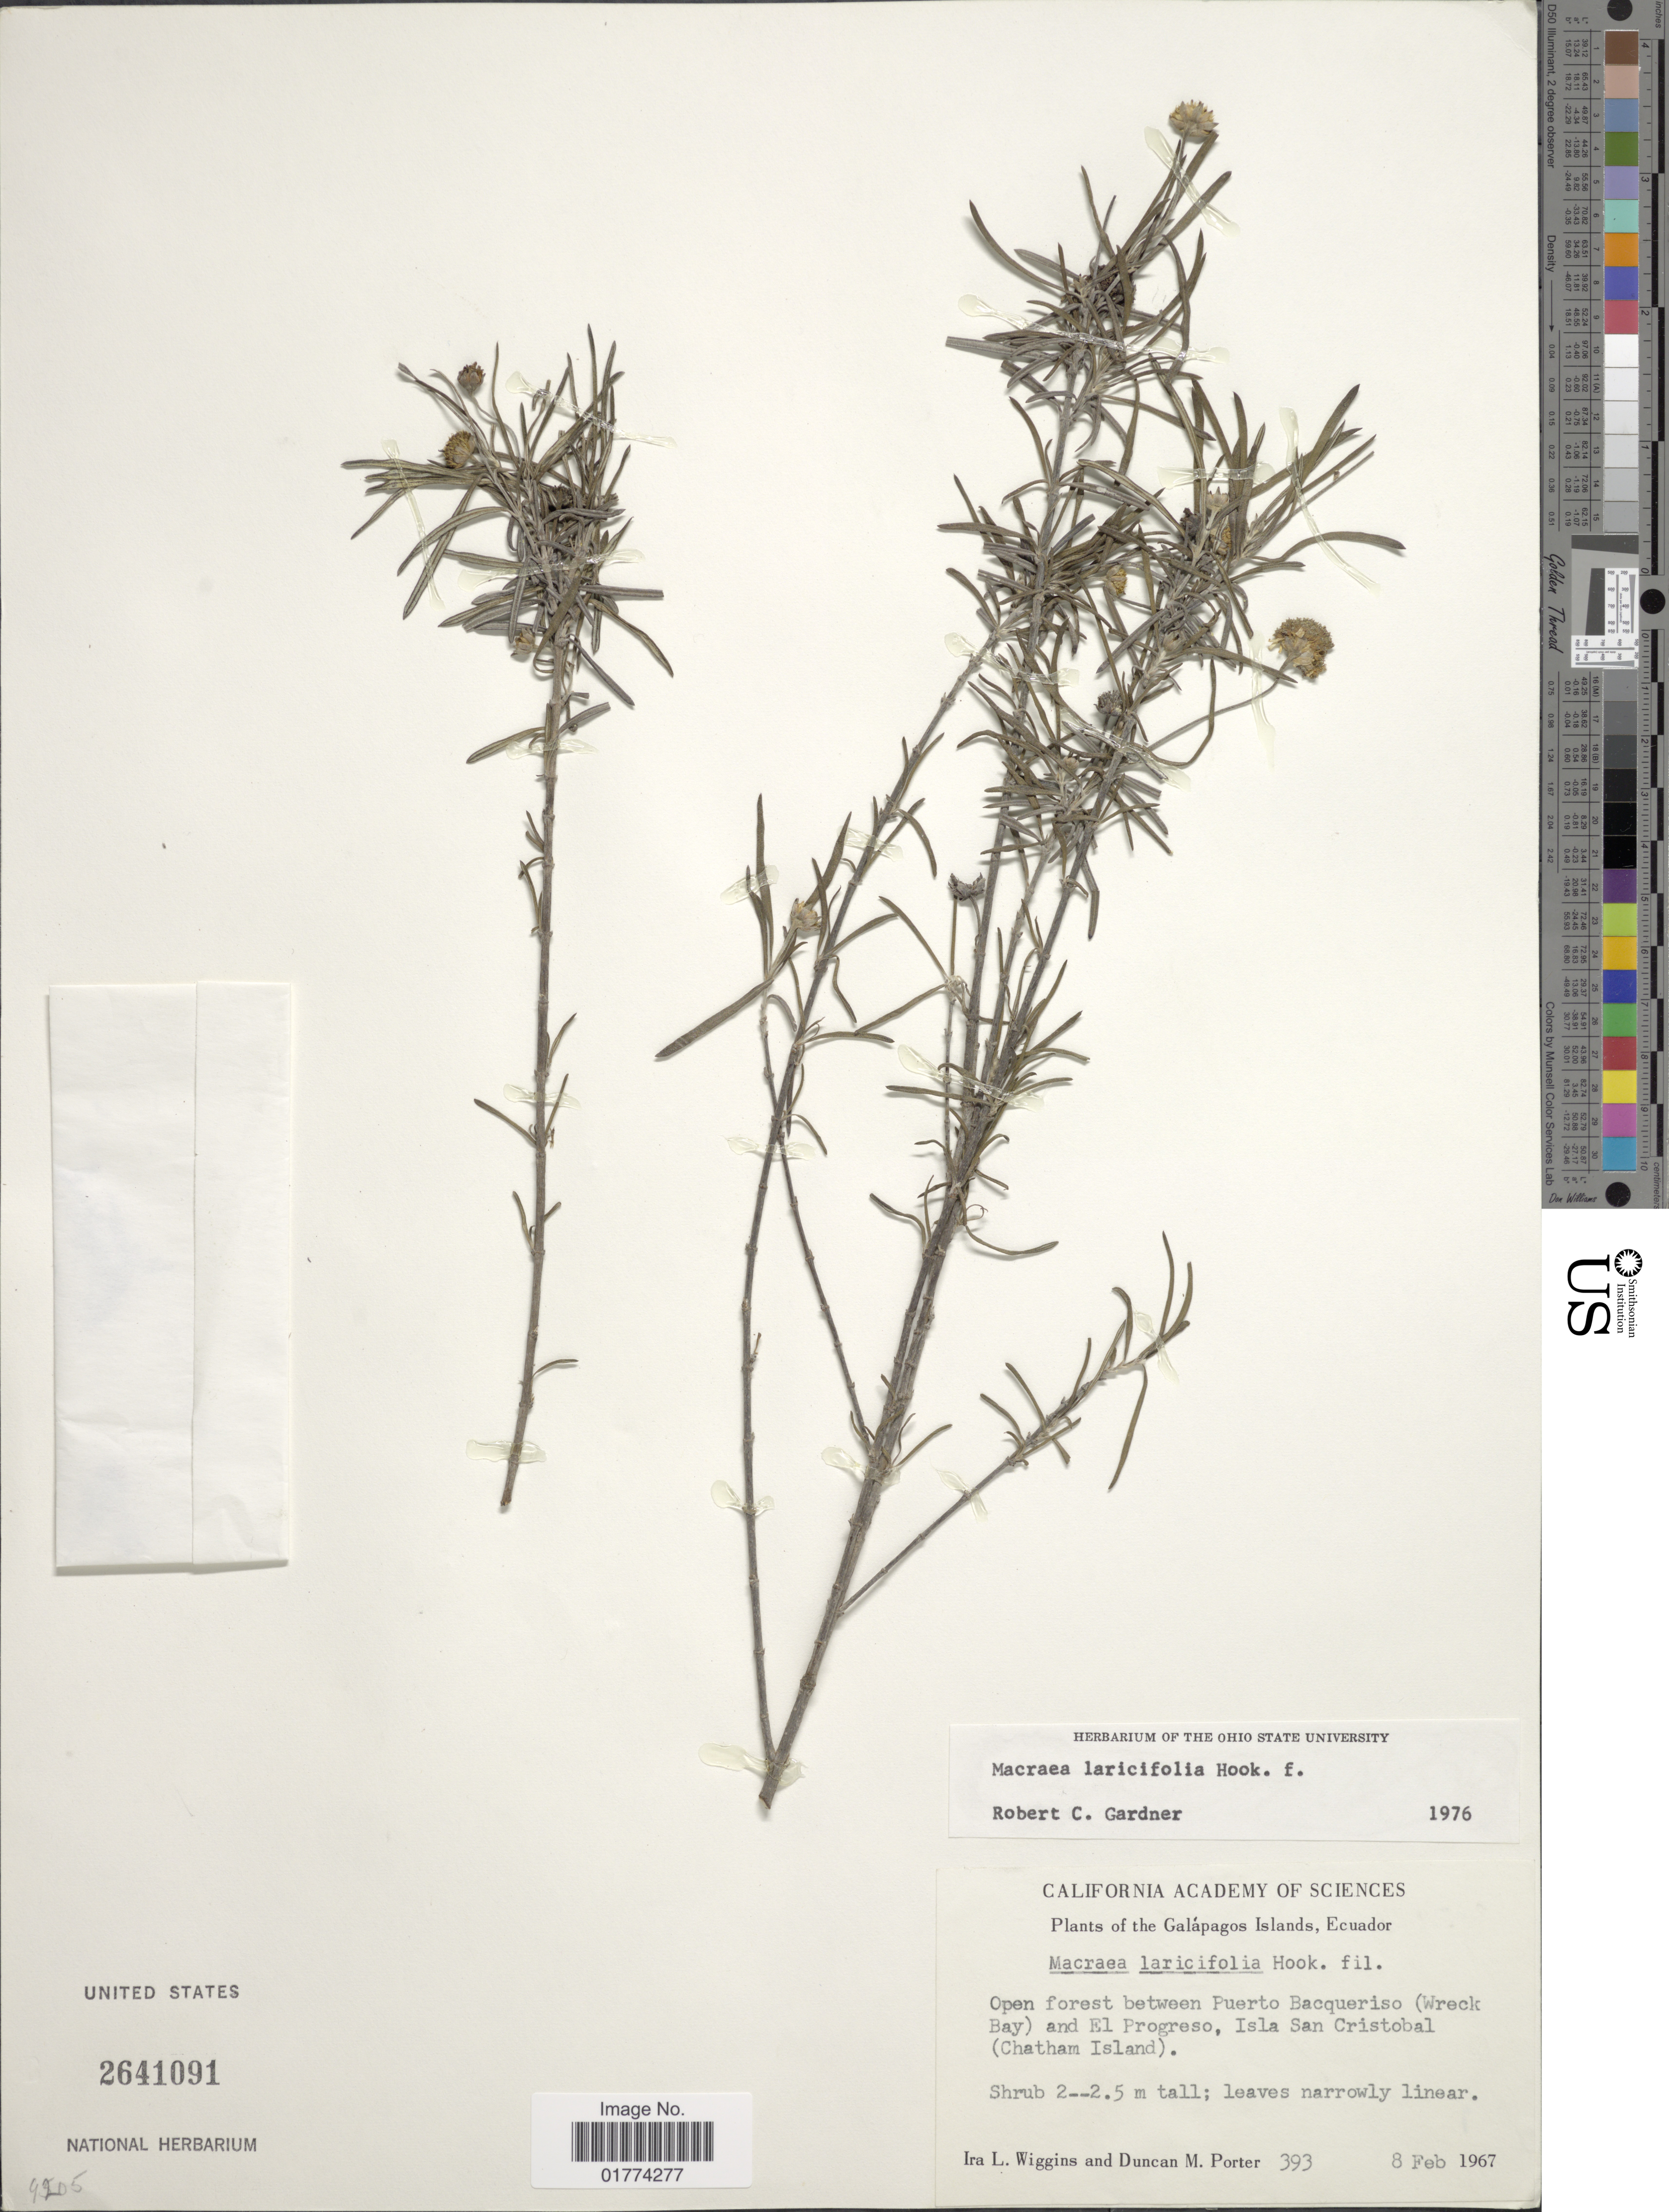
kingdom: Plantae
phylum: Tracheophyta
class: Magnoliopsida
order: Asterales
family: Asteraceae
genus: Macraea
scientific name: Macraea laricifolia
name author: Hook. f.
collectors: I. L. Wiggins & D. Porter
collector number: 393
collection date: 1967-02-08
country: Ecuador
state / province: Colón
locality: Galapagos Island. Open forest between Puerto Bacqueriso (Wreck Bay) and El Progreso, islan San Cristobal Chathma Island)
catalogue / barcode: US 2641091